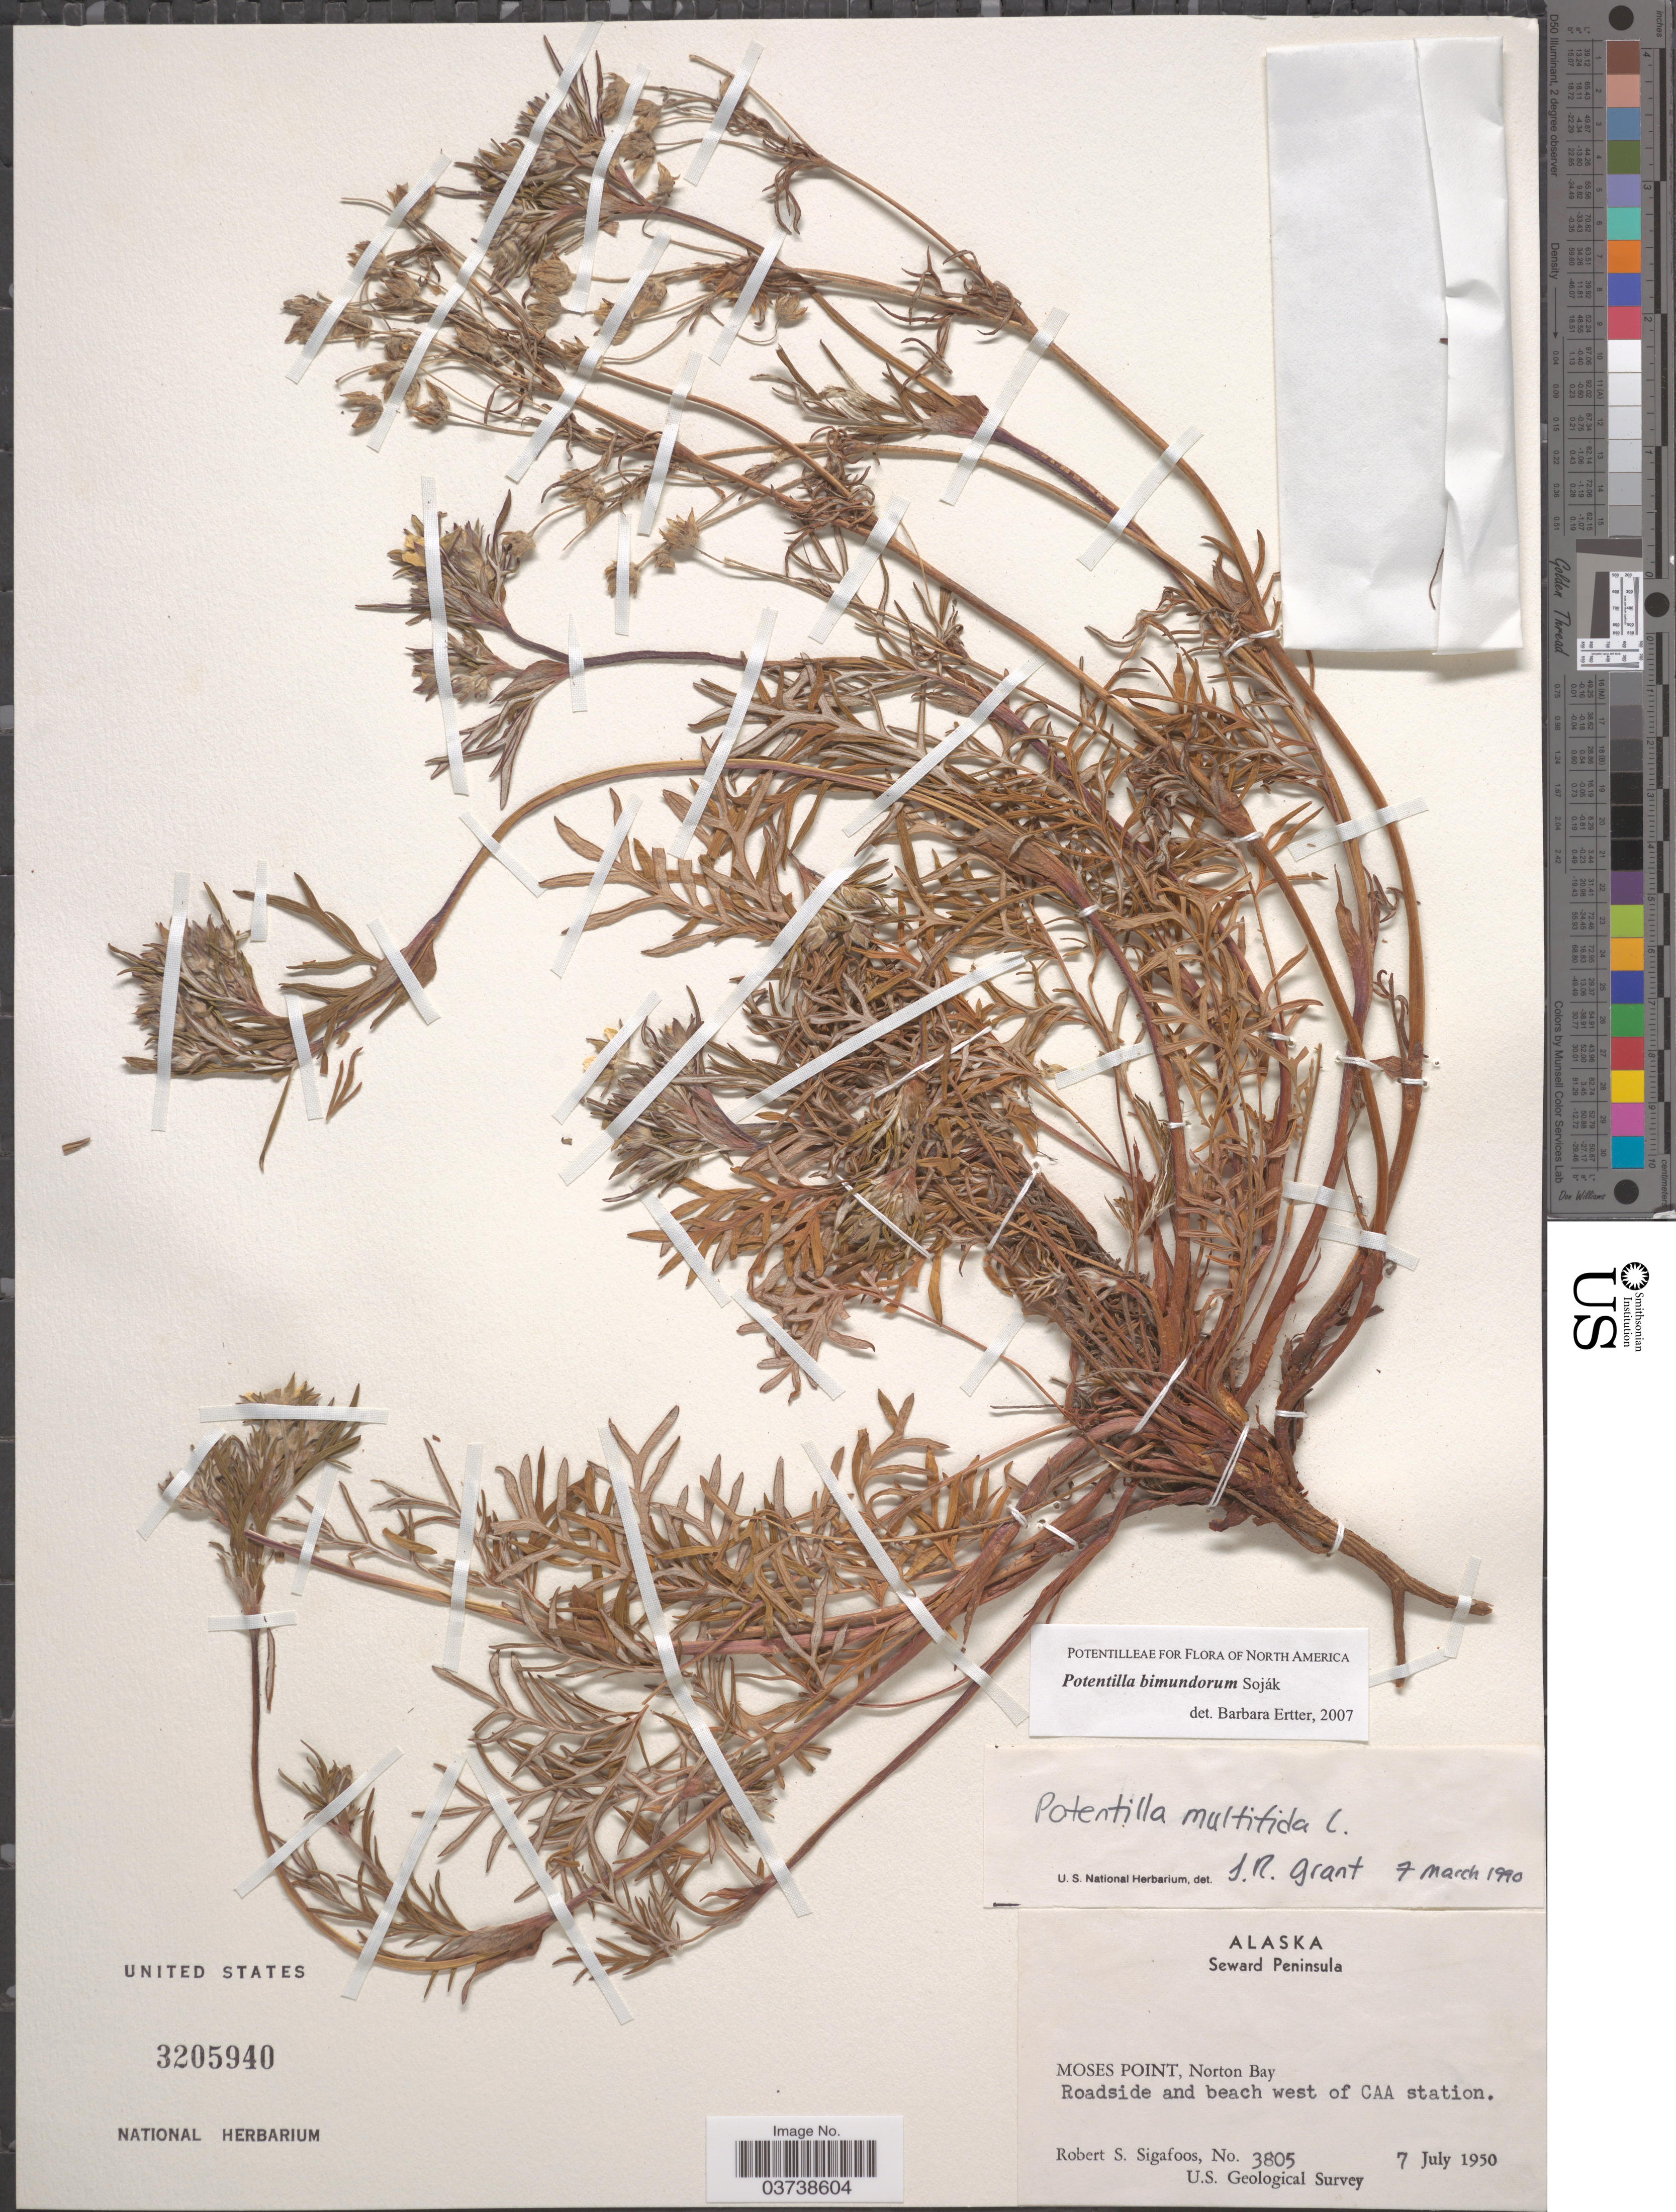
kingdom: Plantae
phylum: Tracheophyta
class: Magnoliopsida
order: Rosales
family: Rosaceae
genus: Potentilla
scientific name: Potentilla bimundorum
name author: Soják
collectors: R. Sigafoos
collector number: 3805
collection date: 1950-07-07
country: United States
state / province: Alaska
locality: Seward Peninsula. Moses Point, Norton Bay. Roadside and beach west of CAA station.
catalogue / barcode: US 3205940